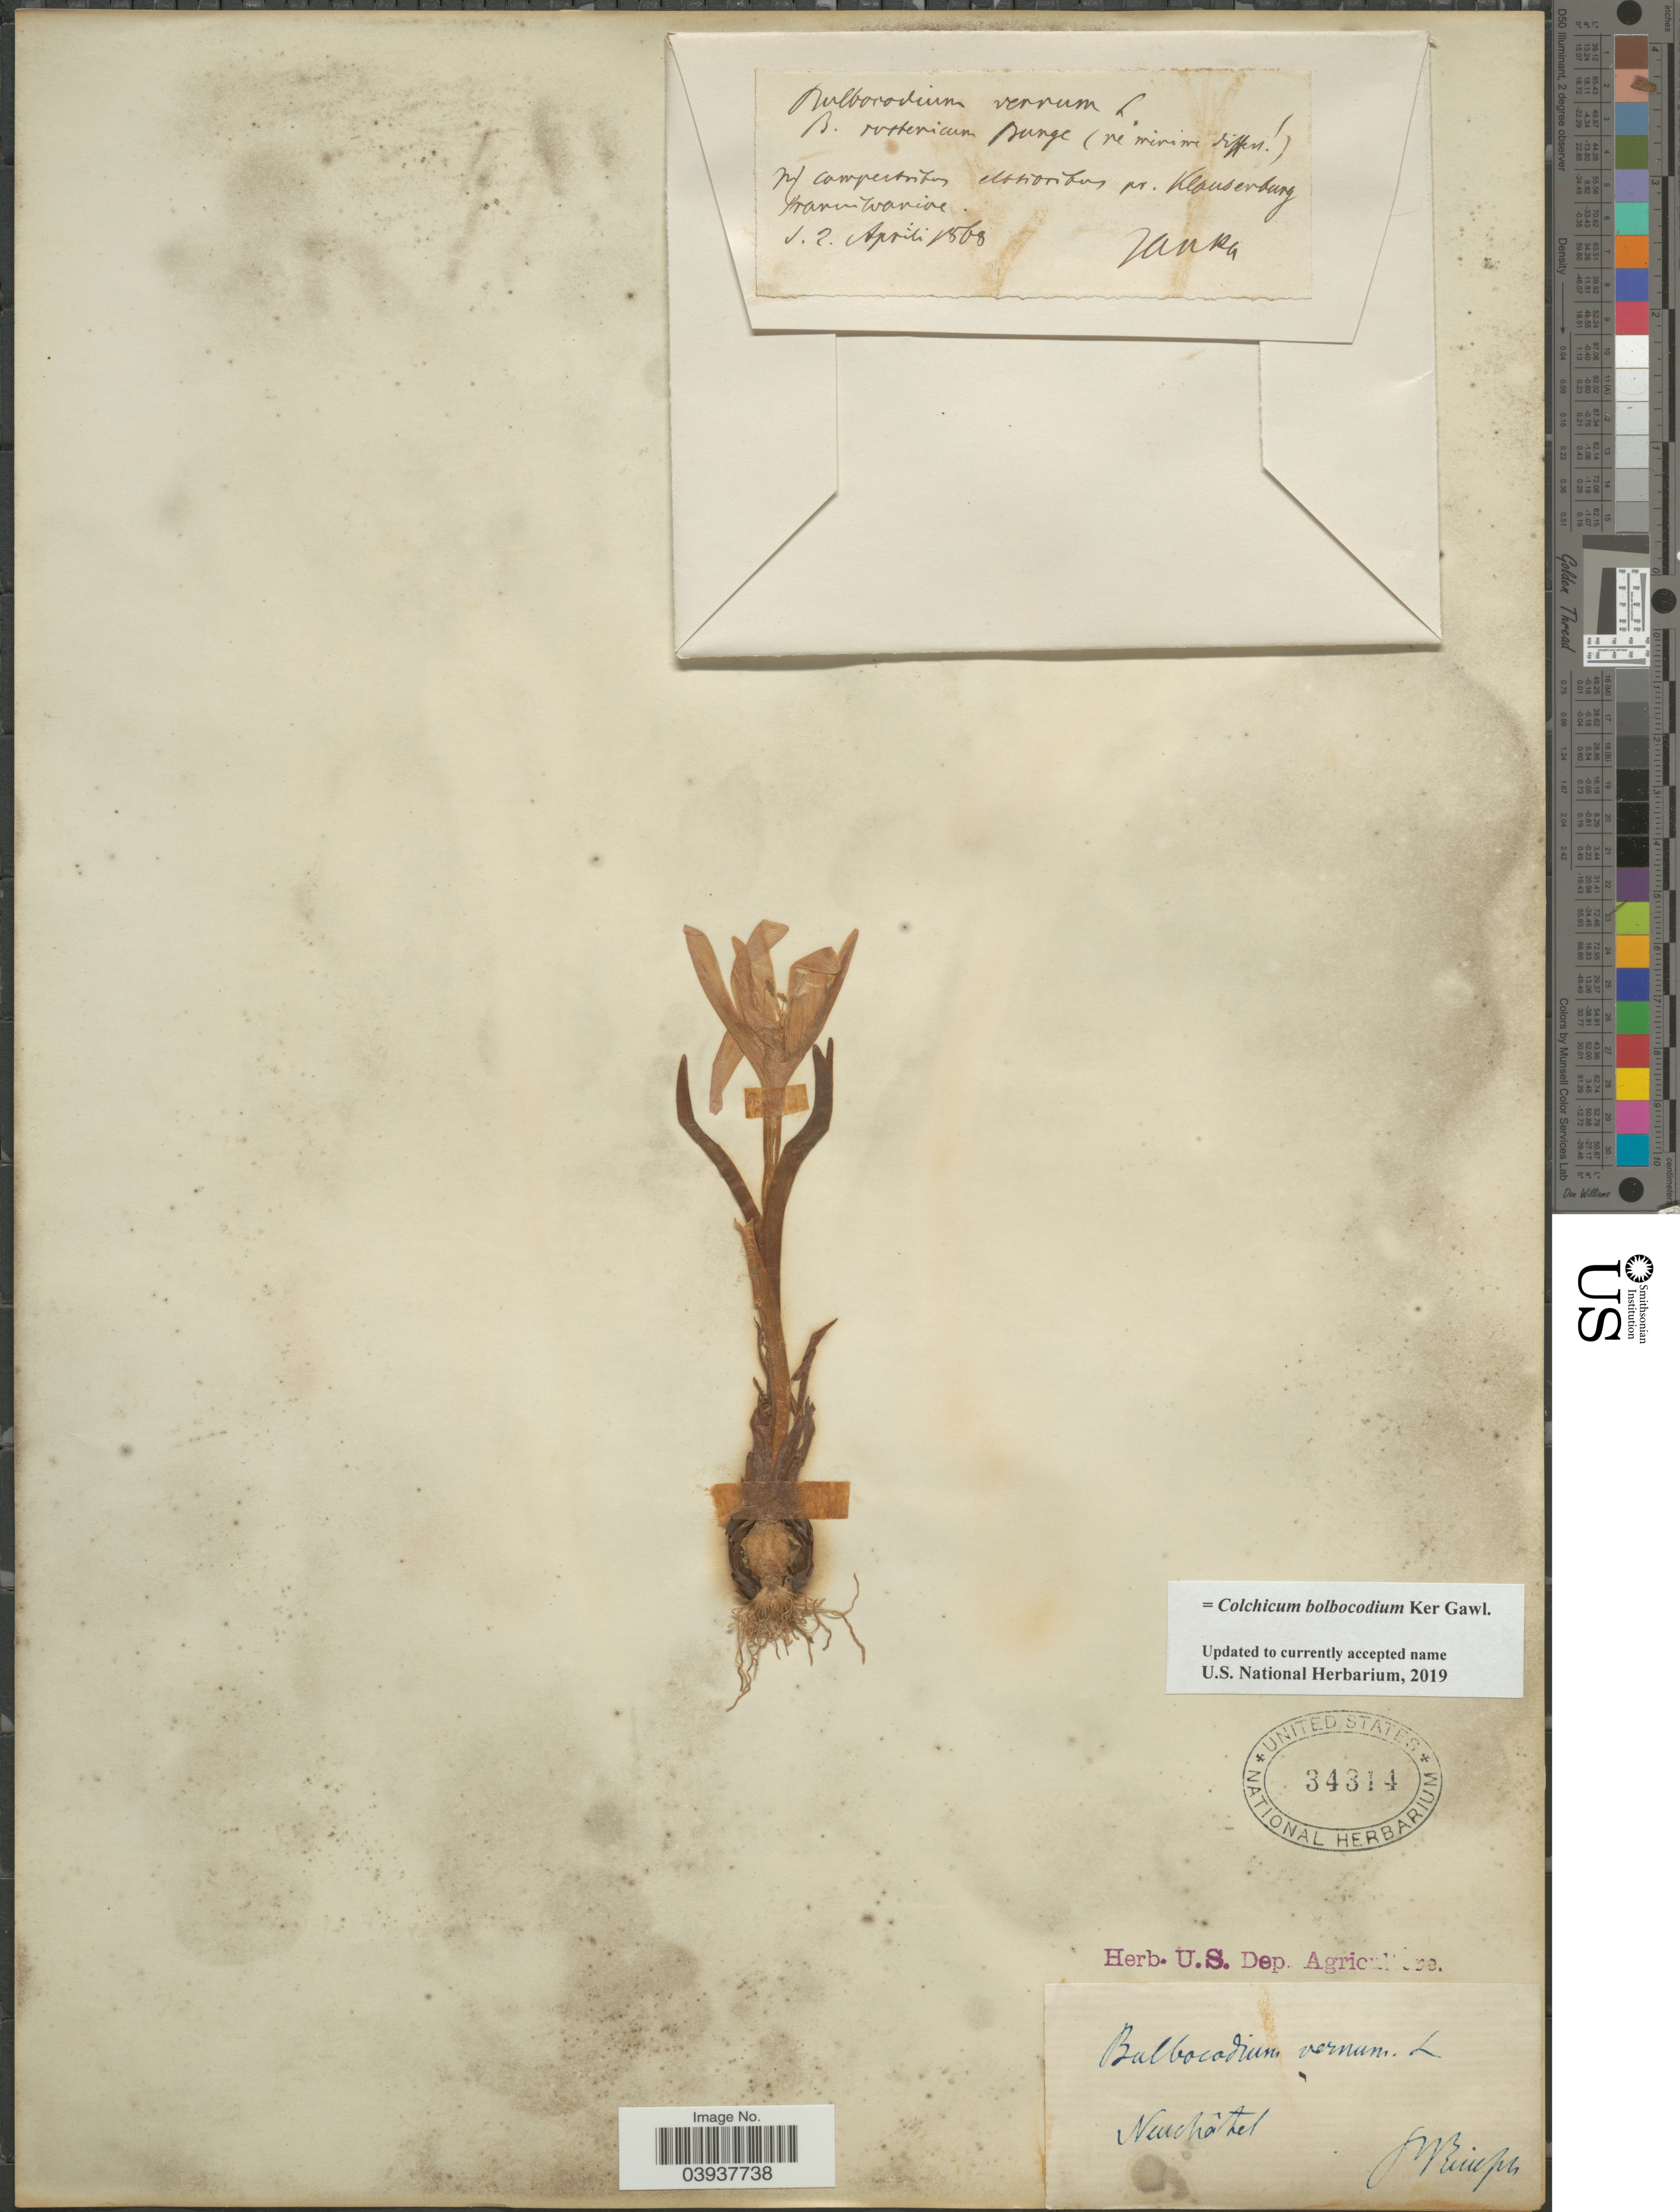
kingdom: Plantae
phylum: Tracheophyta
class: Liliopsida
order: Liliales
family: Colchicaceae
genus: Colchicum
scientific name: Colchicum bulbocodium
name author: Ker Gawl.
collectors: P. Reinsch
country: Switzerland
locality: Neuchatel.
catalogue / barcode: US 34314